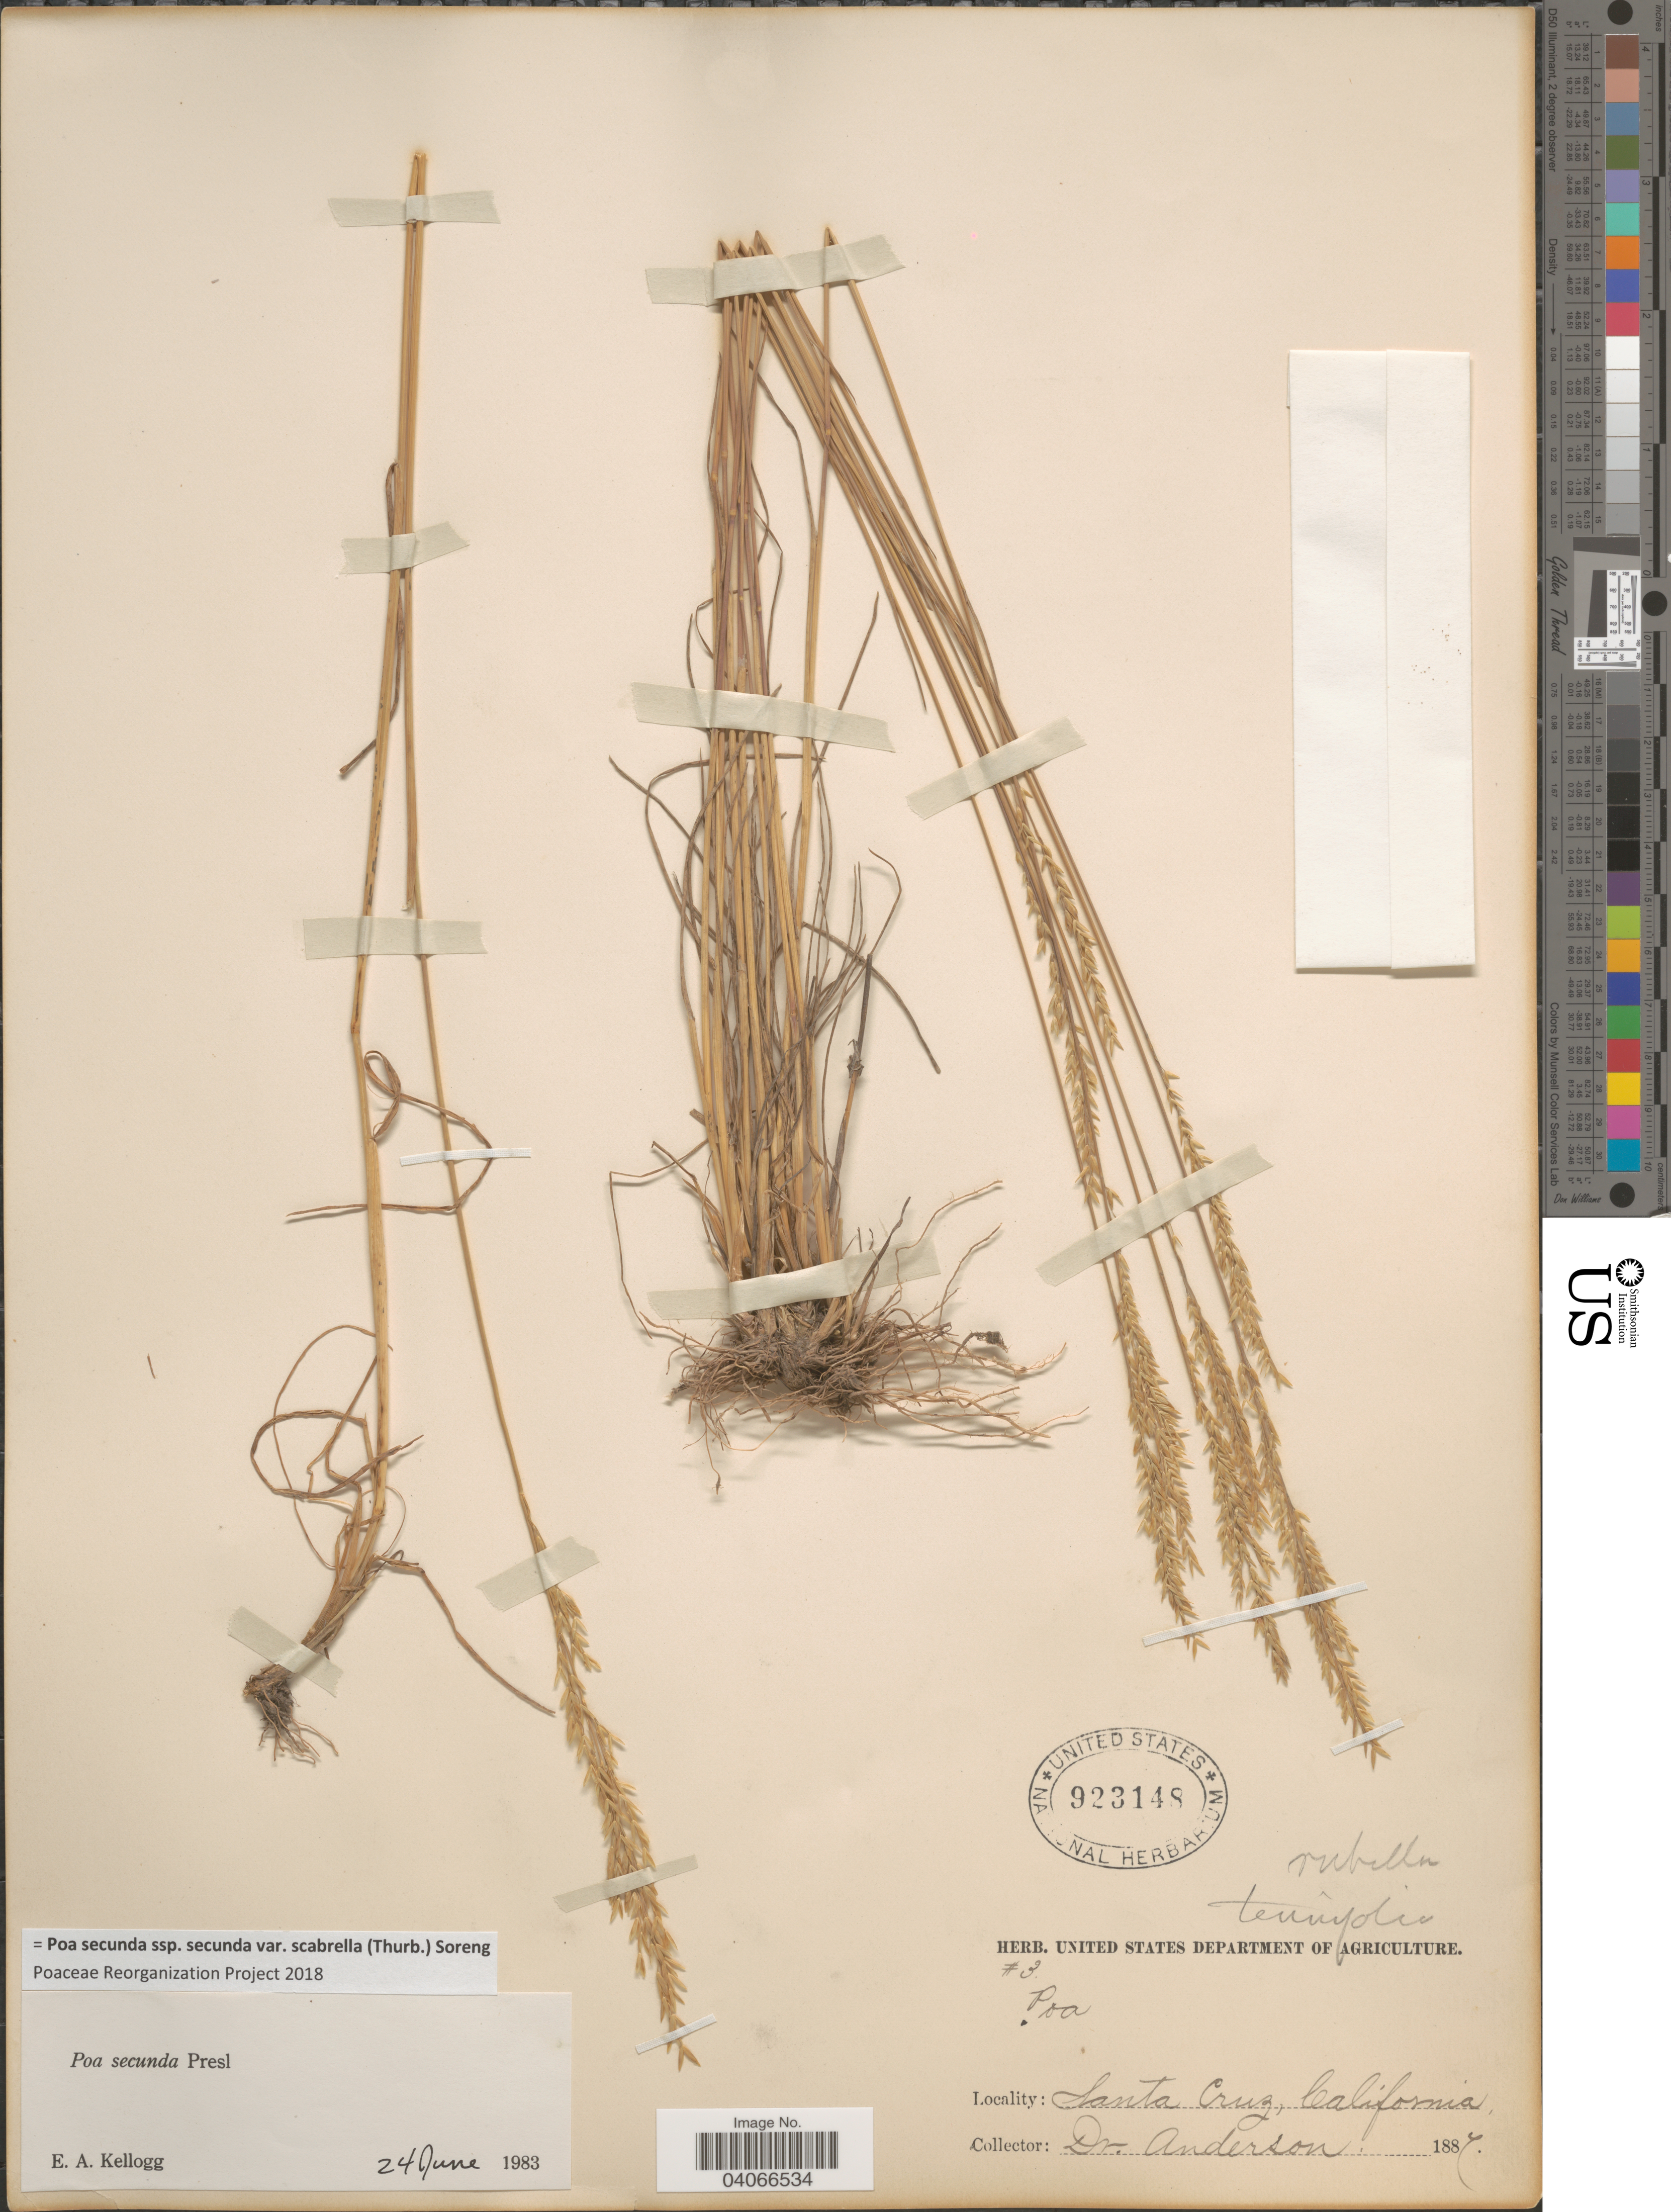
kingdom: Plantae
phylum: Tracheophyta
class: Liliopsida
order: Poales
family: Poaceae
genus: Poa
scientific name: Poa secunda subsp. secunda var. scabrella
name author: (Thurb.) Soreng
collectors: -. Anderson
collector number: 3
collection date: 1887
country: United States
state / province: California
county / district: Santa Cruz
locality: Santa Cruz.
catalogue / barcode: US 923148